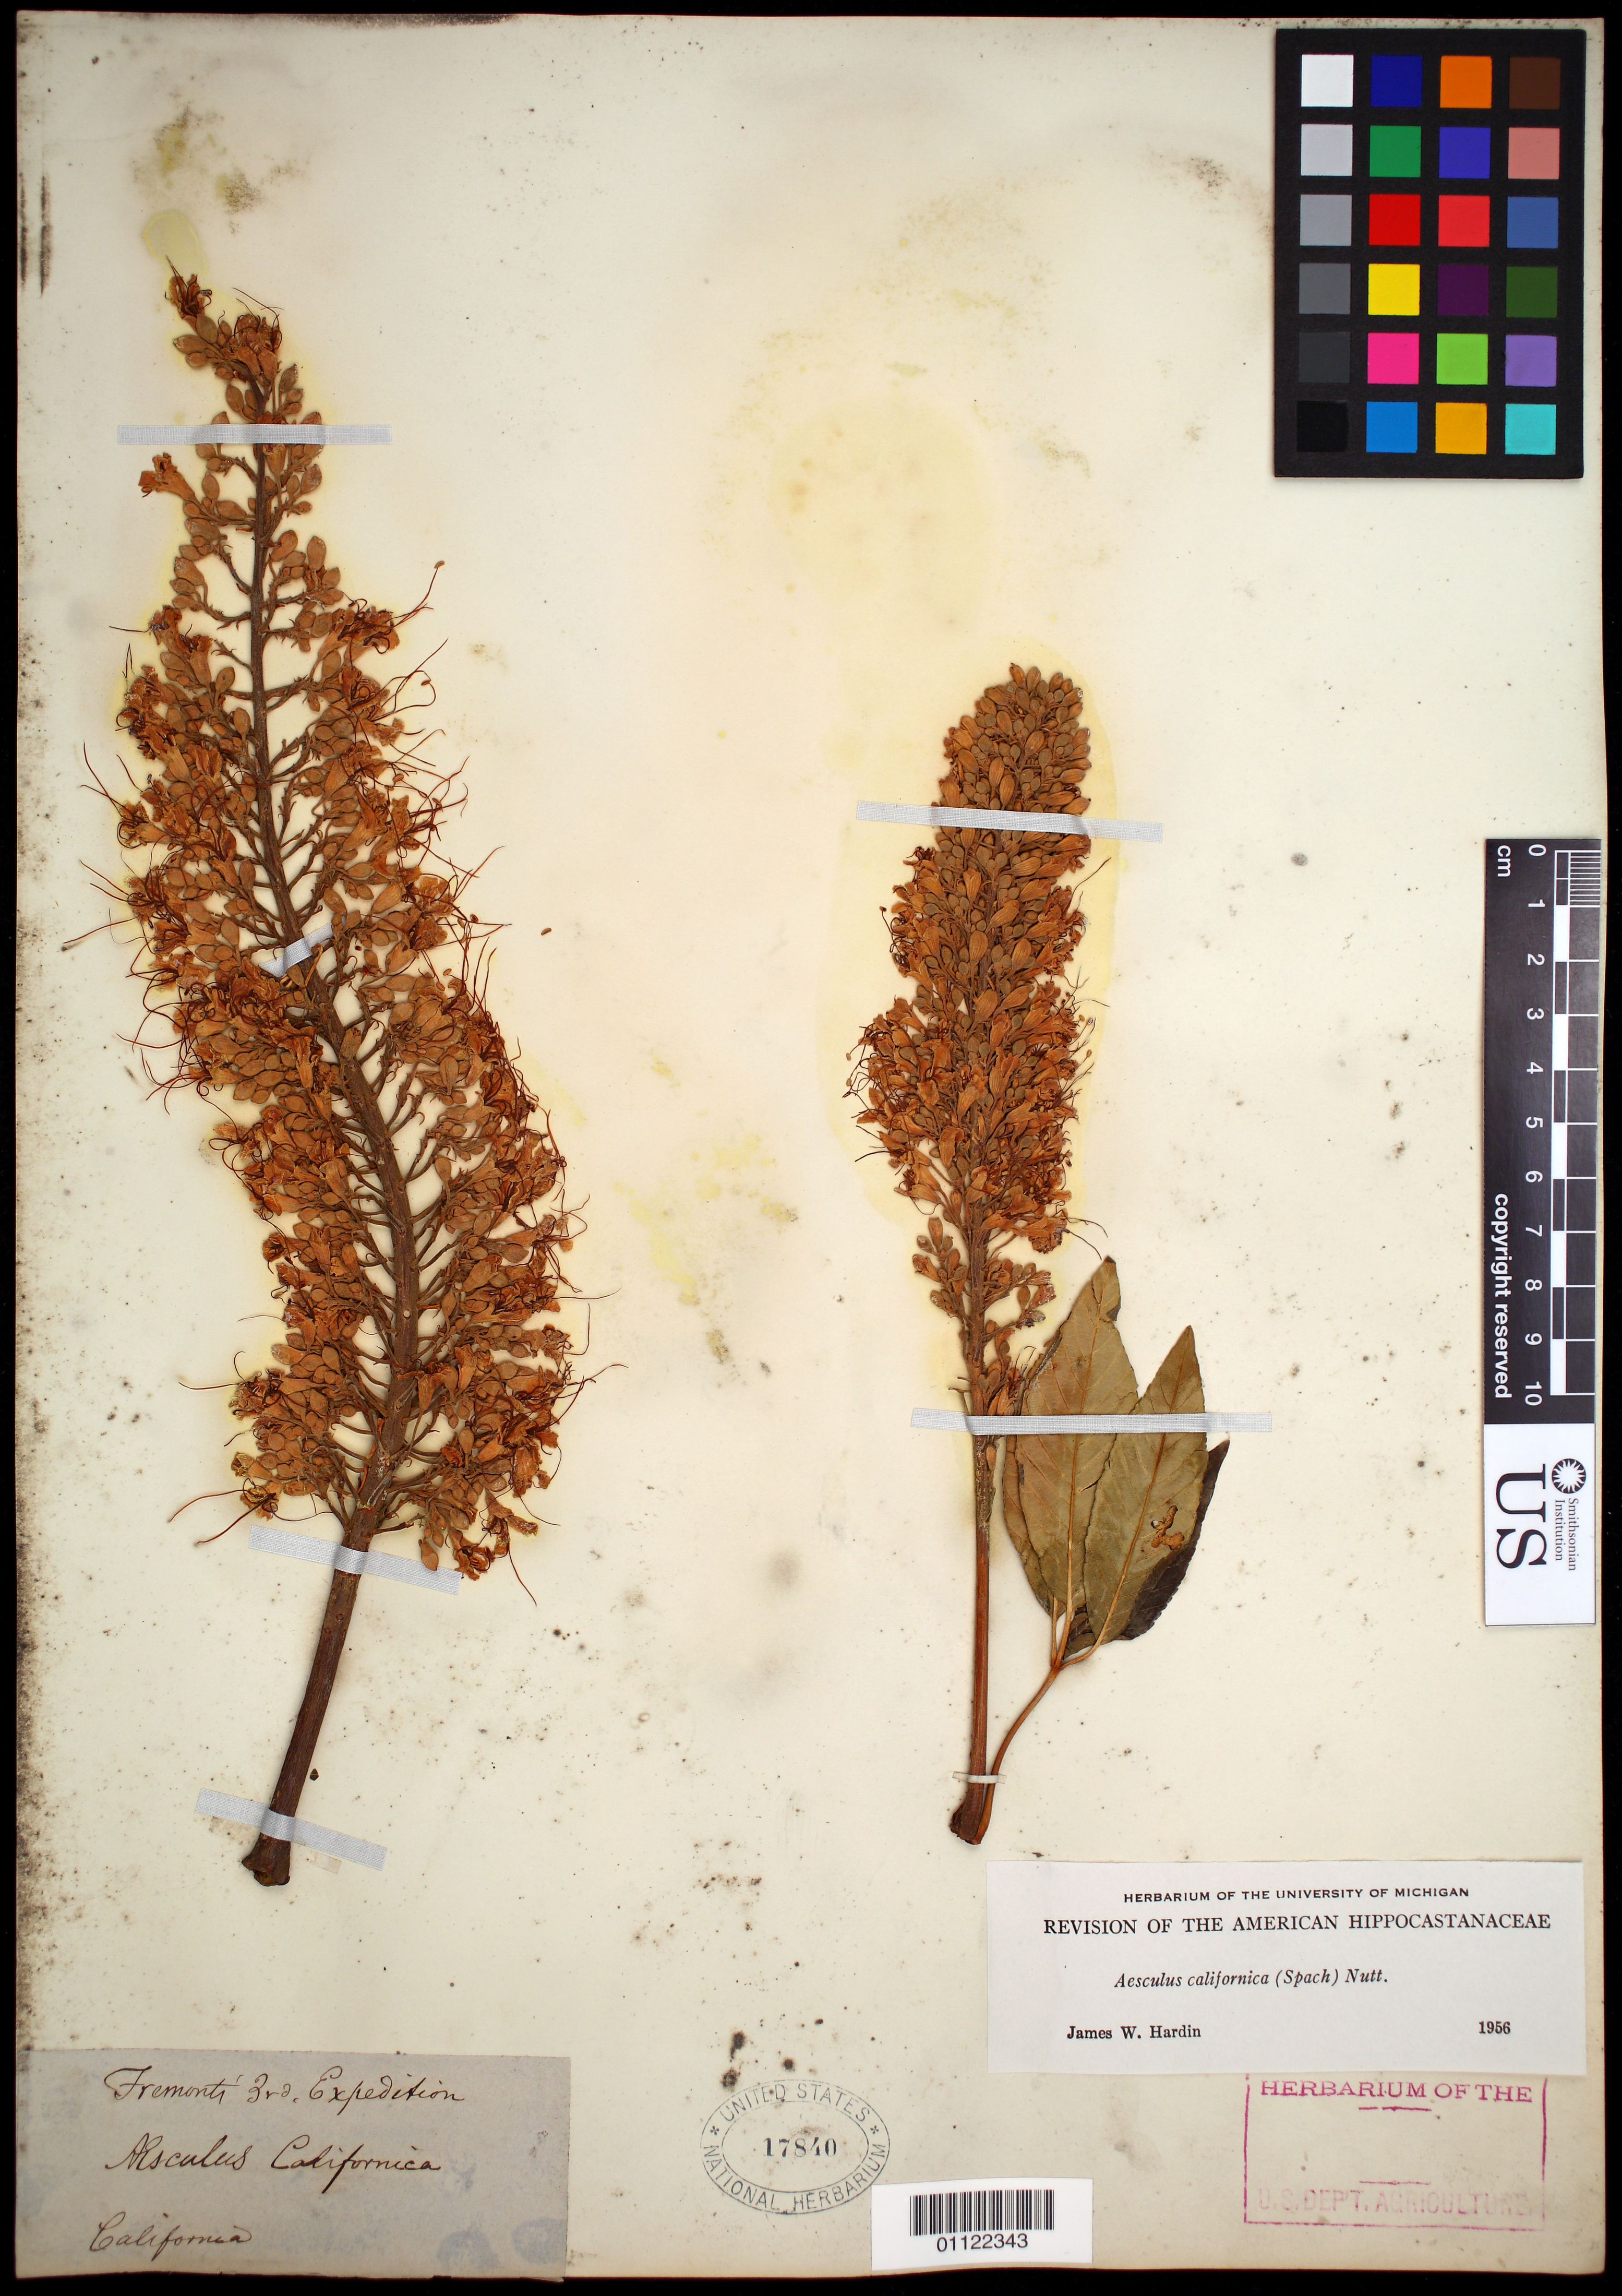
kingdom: Plantae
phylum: Tracheophyta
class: Magnoliopsida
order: Sapindales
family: Sapindaceae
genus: Aesculus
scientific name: Aesculus californica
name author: (Spach) Nutt.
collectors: Fremont Exped.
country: United States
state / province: California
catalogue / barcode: US 17840